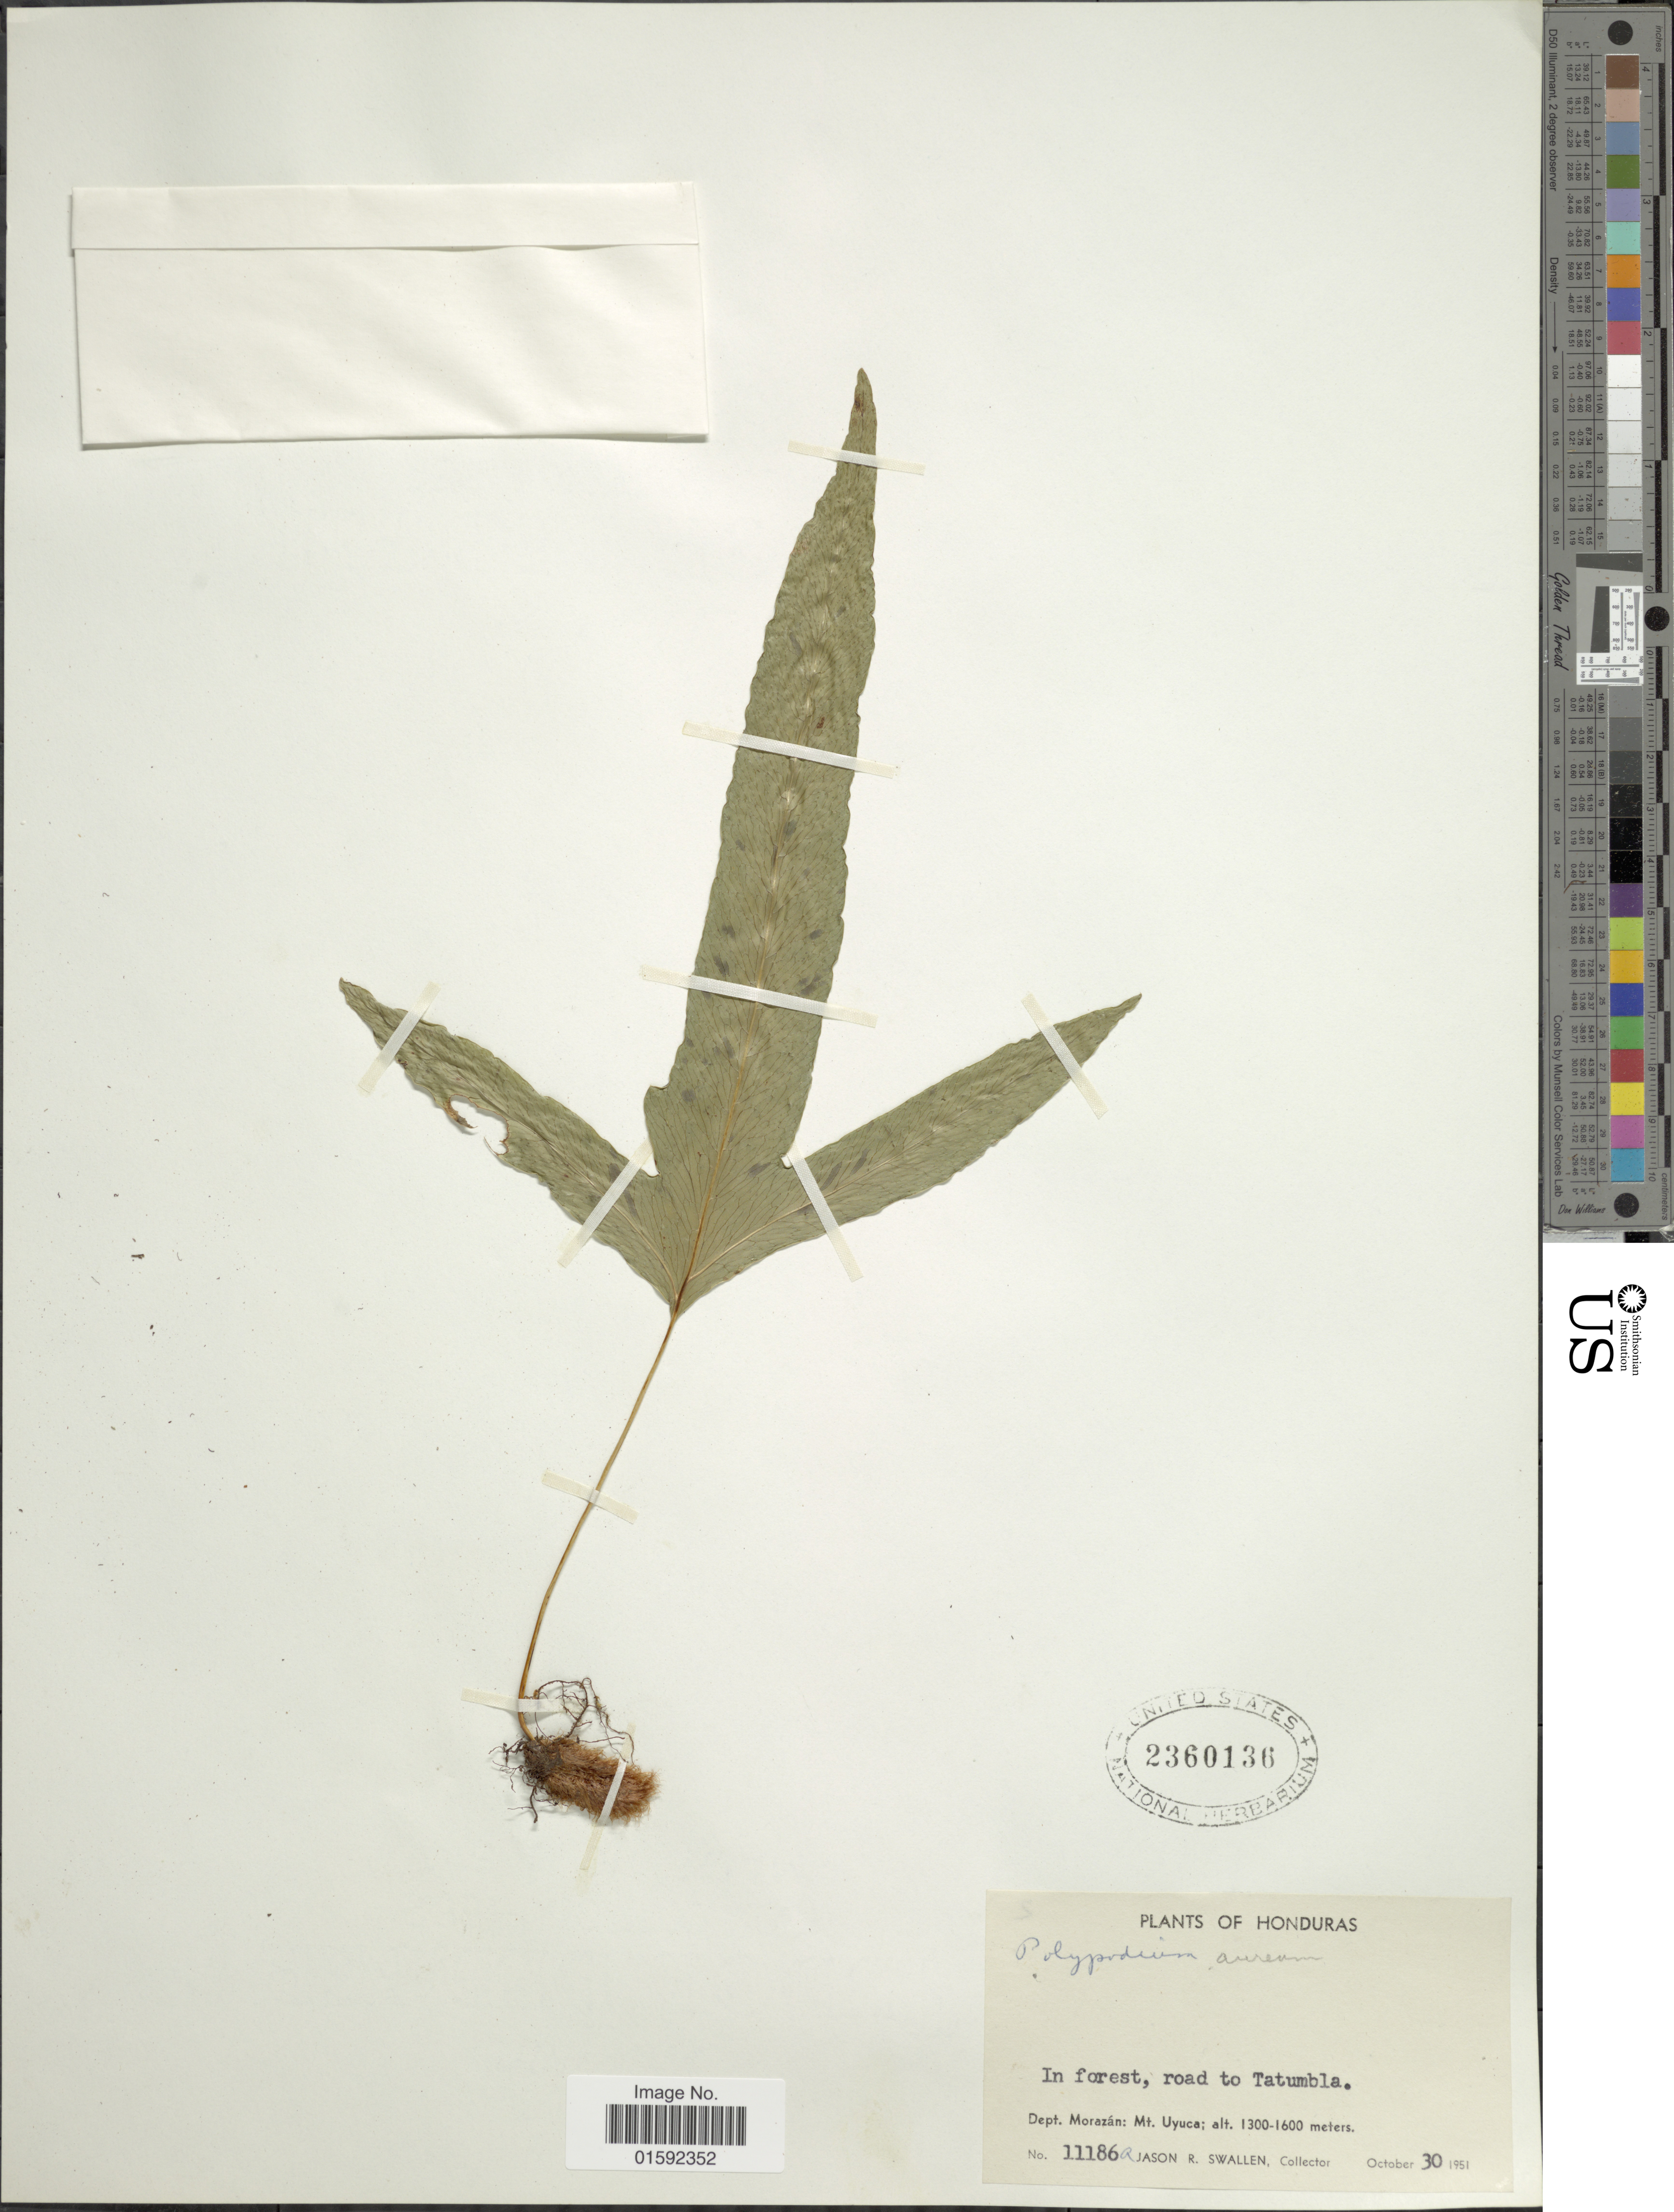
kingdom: Plantae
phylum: Tracheophyta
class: Polypodiopsida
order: Polypodiales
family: Polypodiaceae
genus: Phlebodium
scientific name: Phlebodium pseudoaureum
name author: (Cav.) Lellinger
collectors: J. R. Swallen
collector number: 11186a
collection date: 1951-10-30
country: Honduras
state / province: Fco. Morazán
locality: Honduras, road to Tatumbla, Dept. Morazán: Mt. Uyuca.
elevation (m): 1300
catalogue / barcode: US 2360136